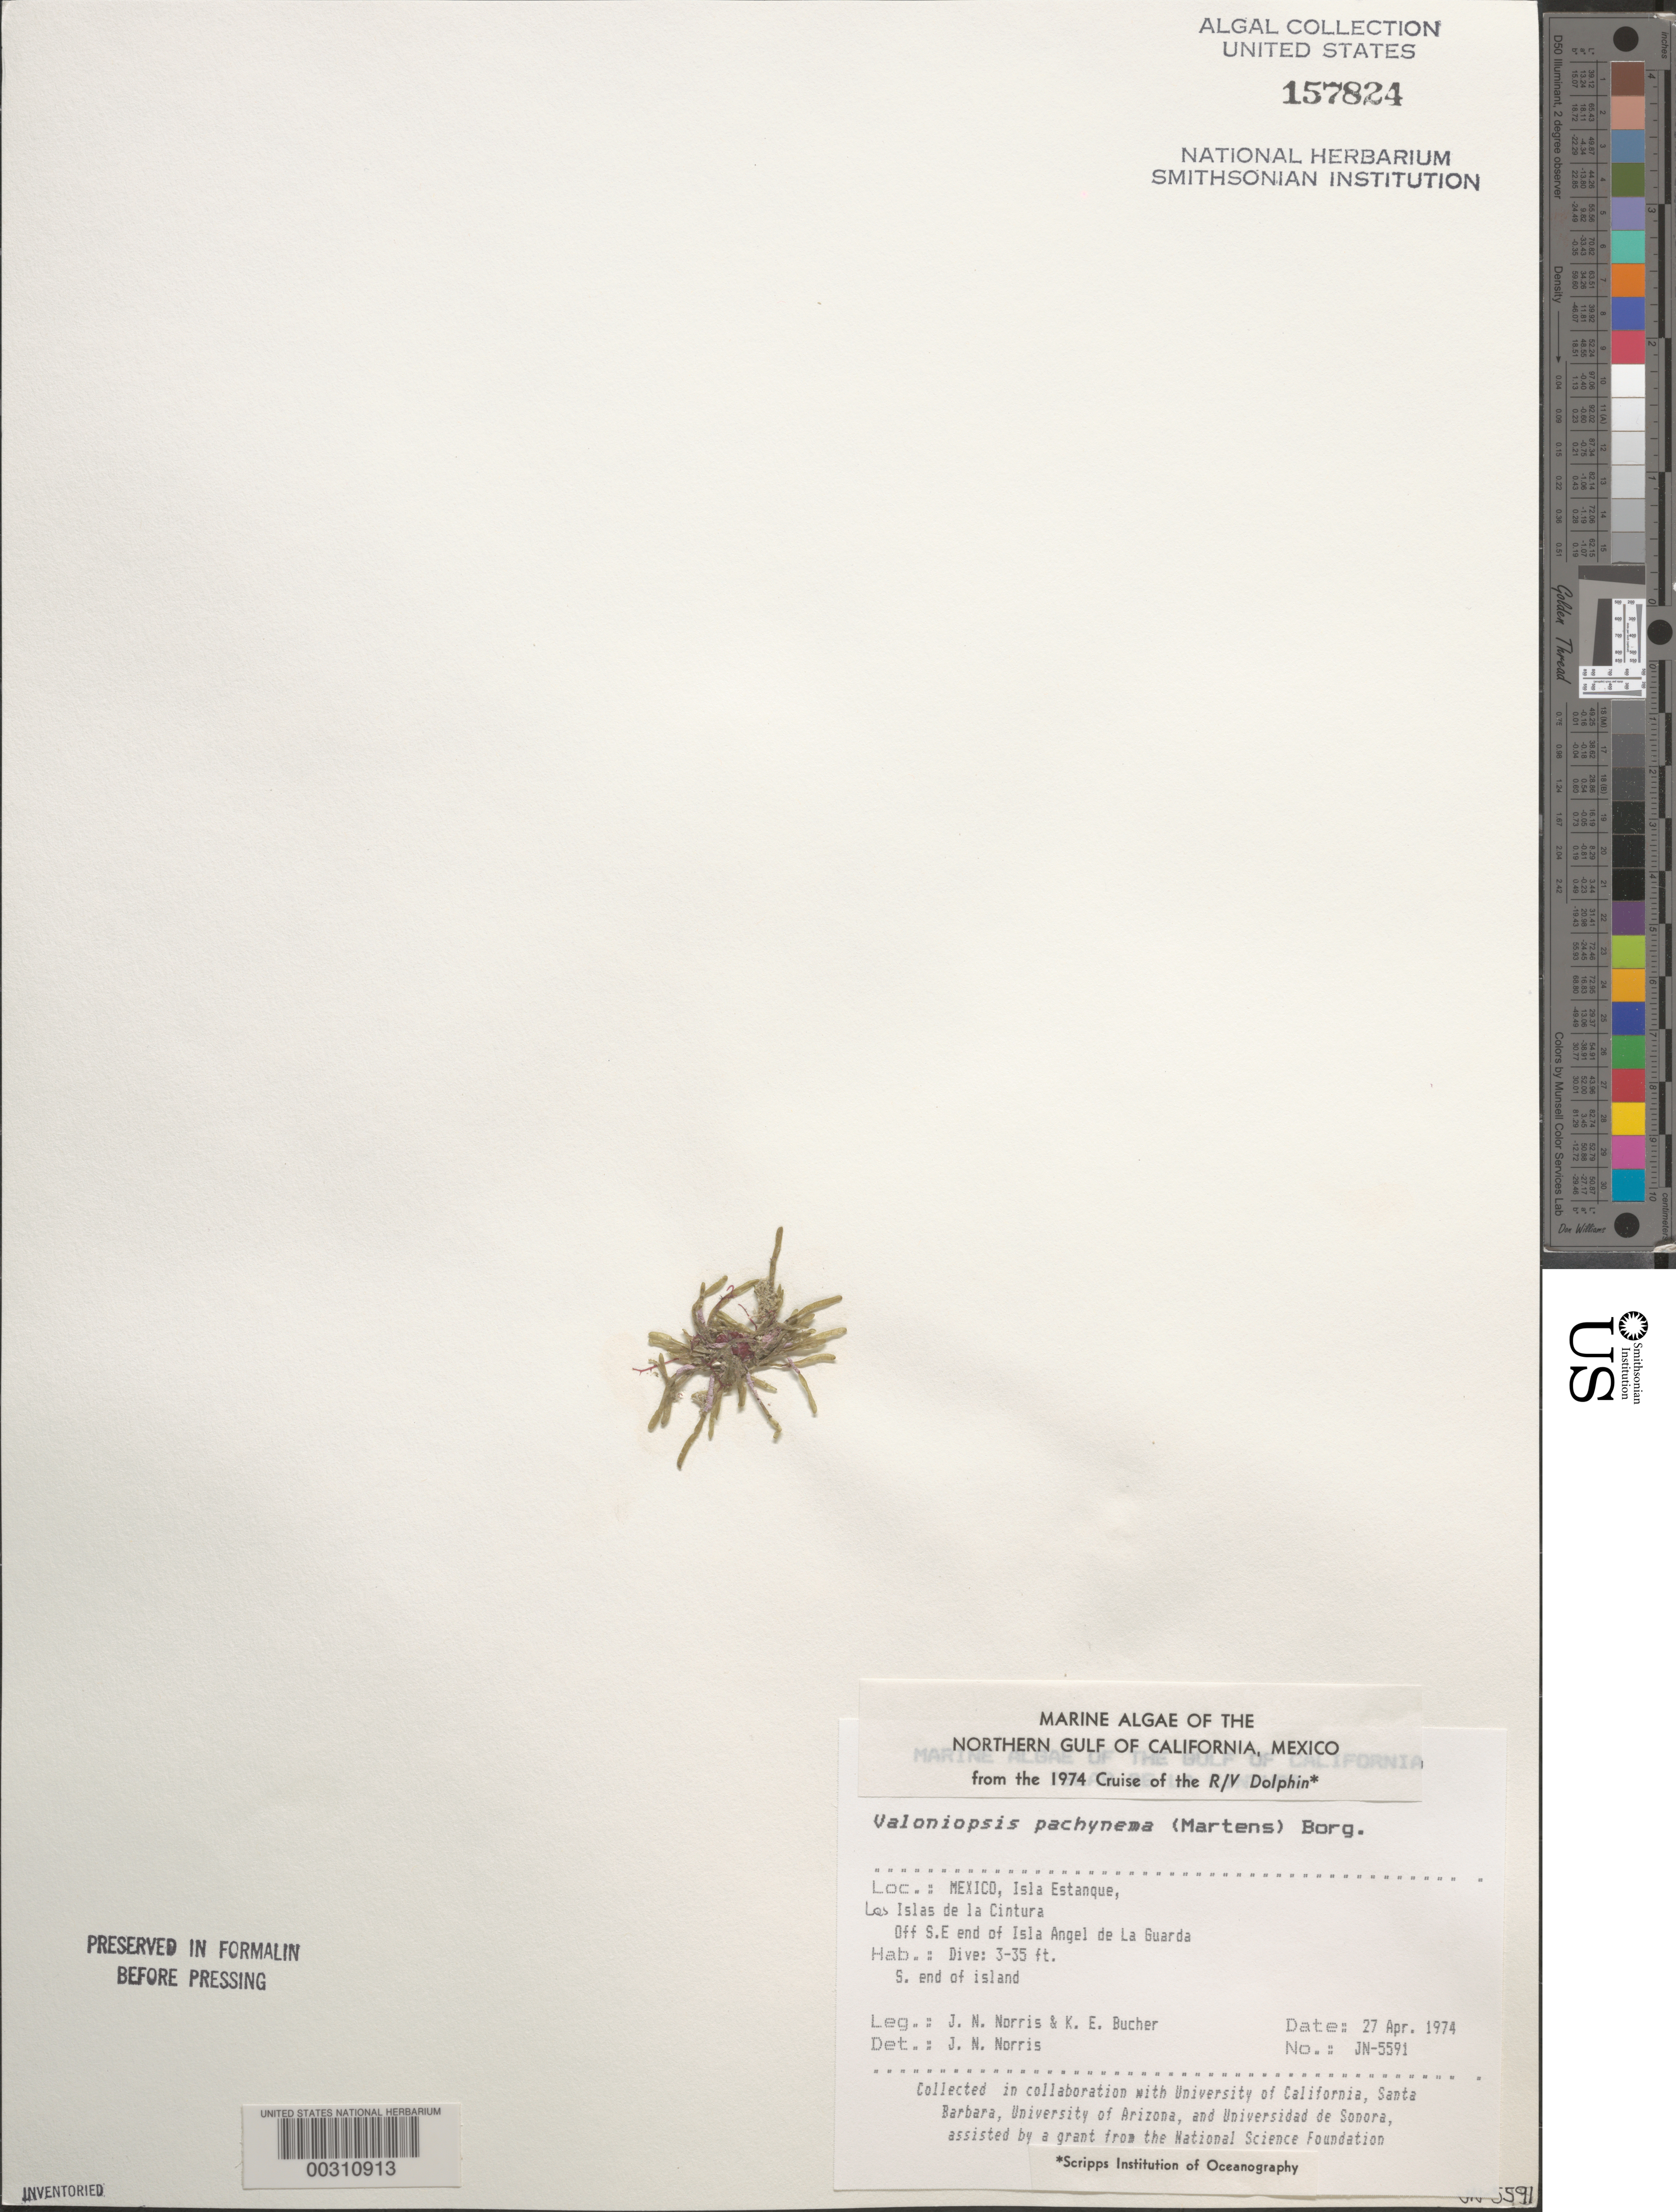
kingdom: Plantae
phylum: Chlorophyta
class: Ulvophyceae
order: Siphonocladales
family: Valoniaceae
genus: Valoniopsis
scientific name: Valoniopsis pachynema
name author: (G. Martens) Børgesen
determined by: Norris, James N.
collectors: J. N. Norris & K. E. Bucher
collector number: JN-5591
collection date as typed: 27 Apr 1974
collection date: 1974-04-27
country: Mexico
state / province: Baja California Norte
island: Isla Estanque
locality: Off Isla Angel de la Guarda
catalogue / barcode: US 157824